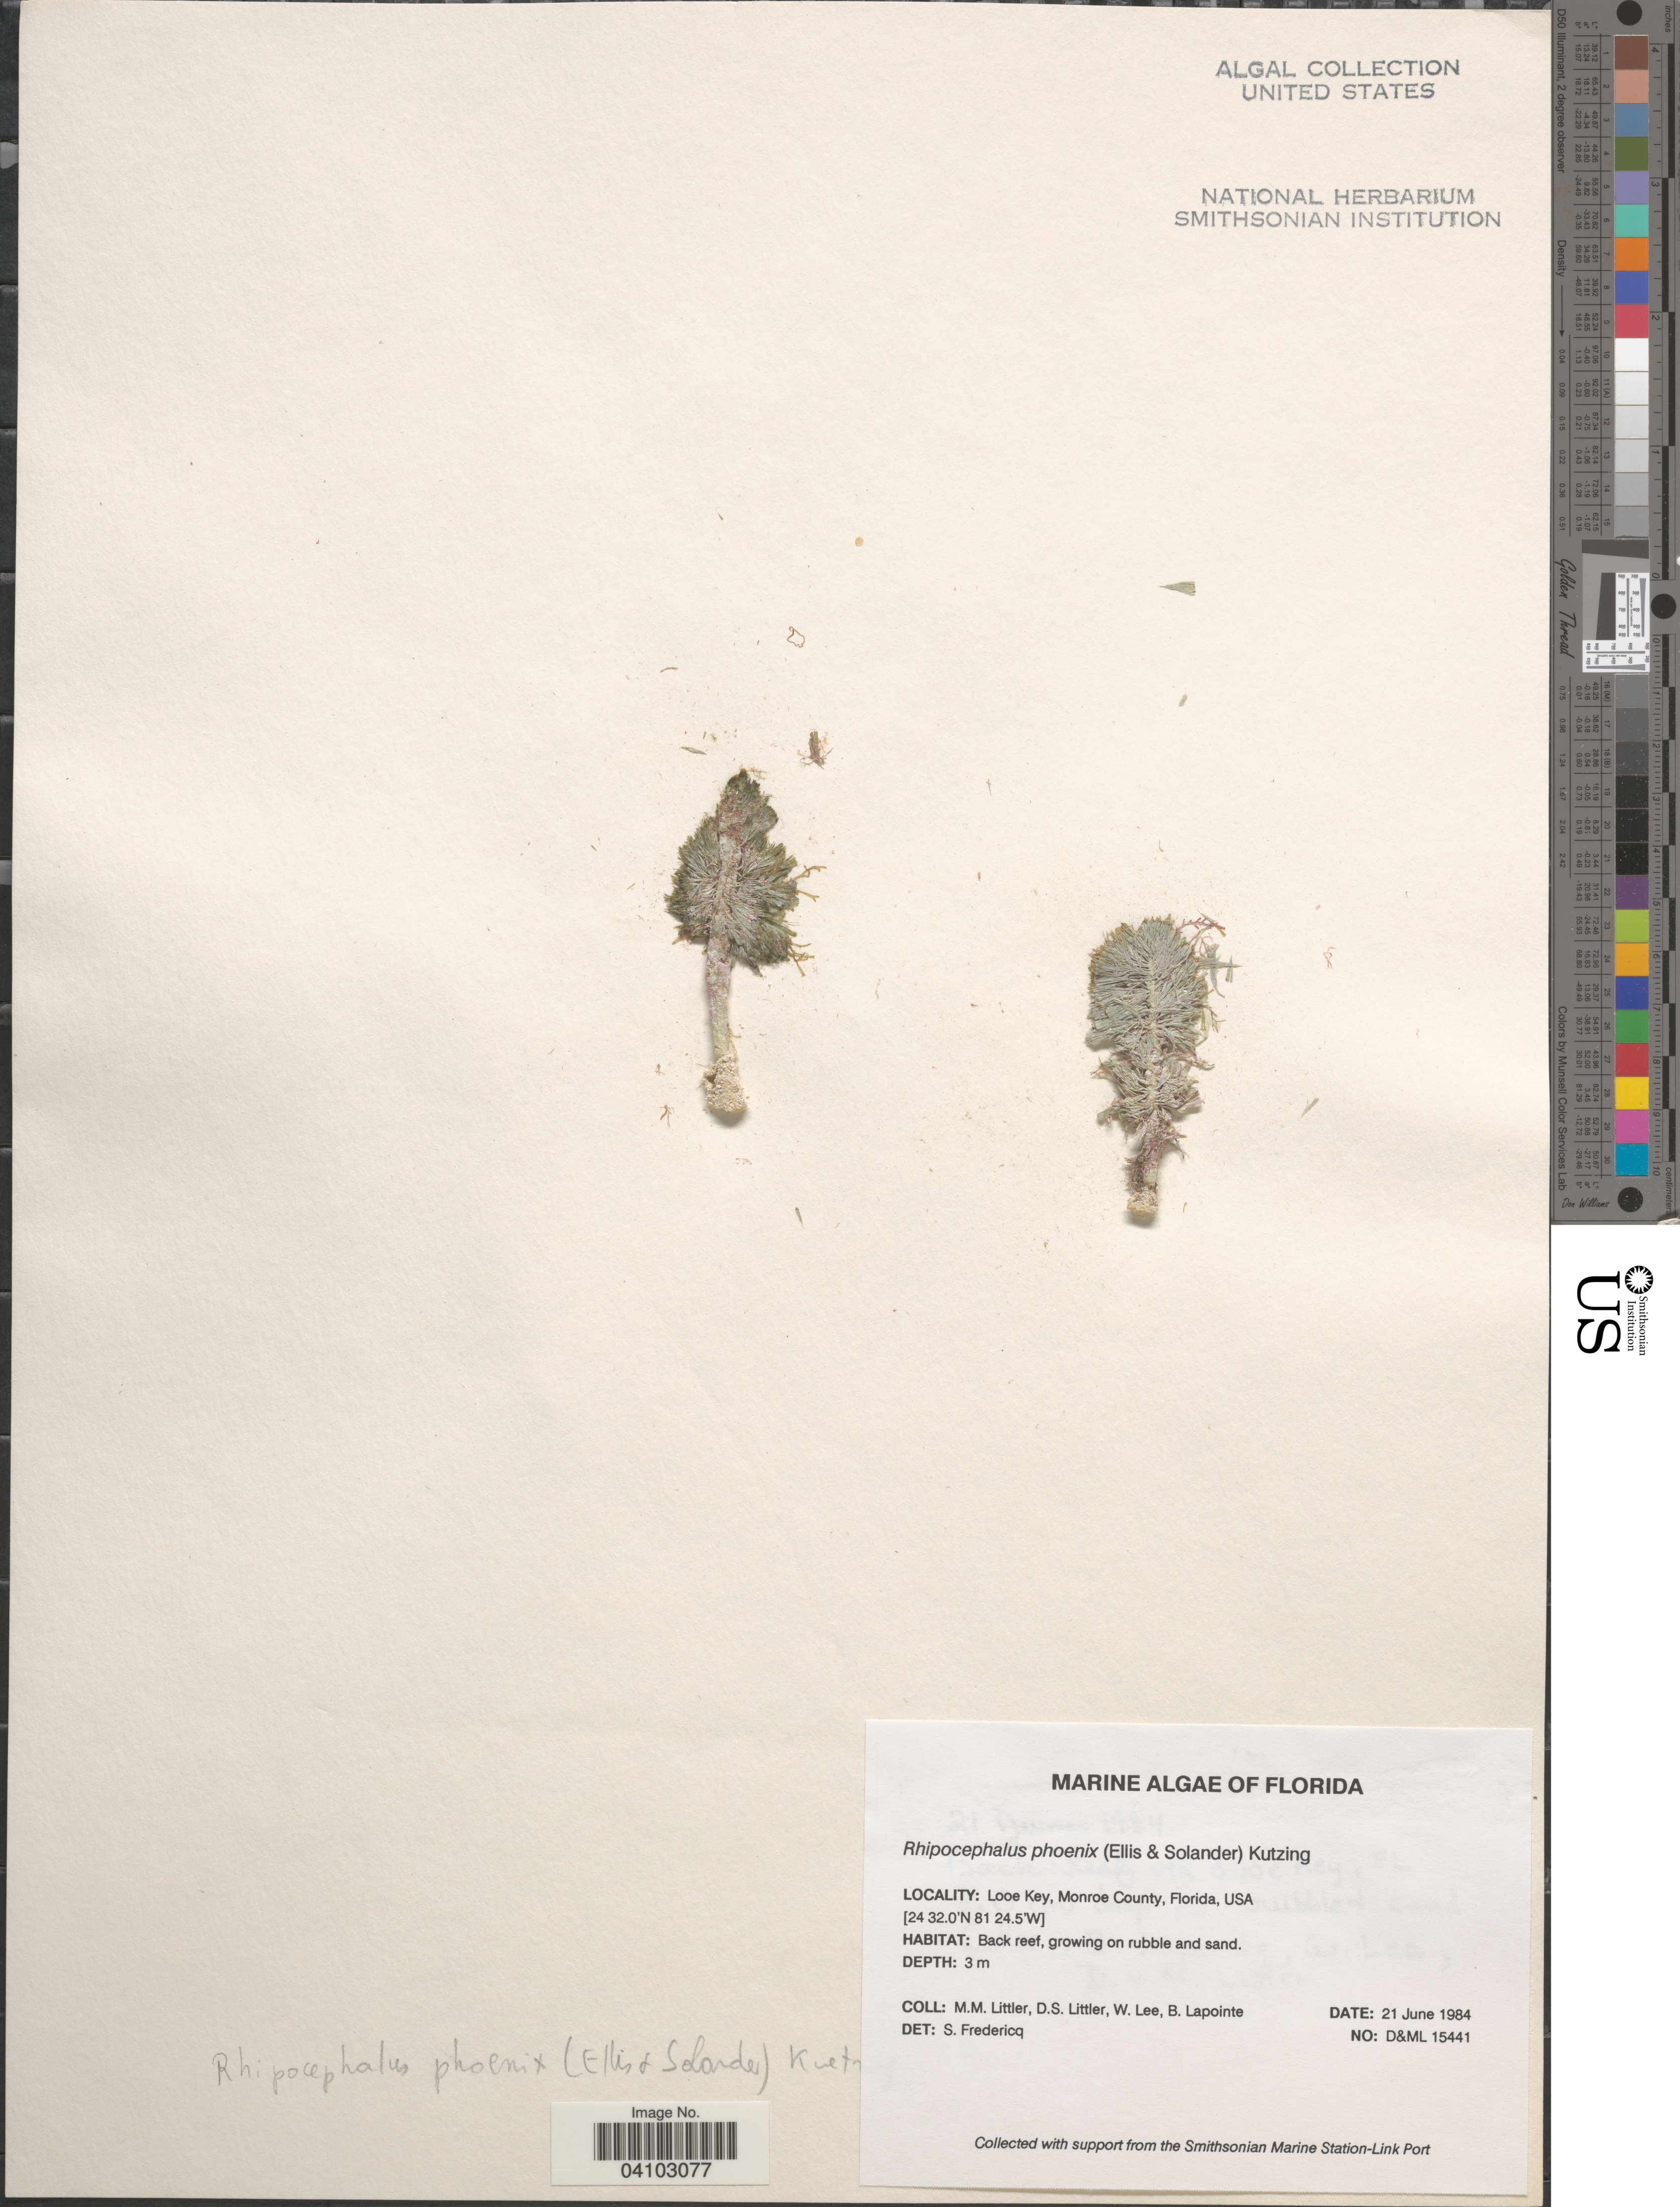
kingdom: Plantae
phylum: Chlorophyta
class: Ulvophyceae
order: Bryopsidales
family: Udoteaceae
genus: Rhipocephalus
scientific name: Rhipocephalus phoenix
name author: (J. Ellis & Sol.) Kütz.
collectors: M. M. Littler, D. S. Littler, W. Lee & B. Lapointe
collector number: D&ML 15441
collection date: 1984-06-21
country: United States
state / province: Florida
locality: Looe Key, Monroe County.